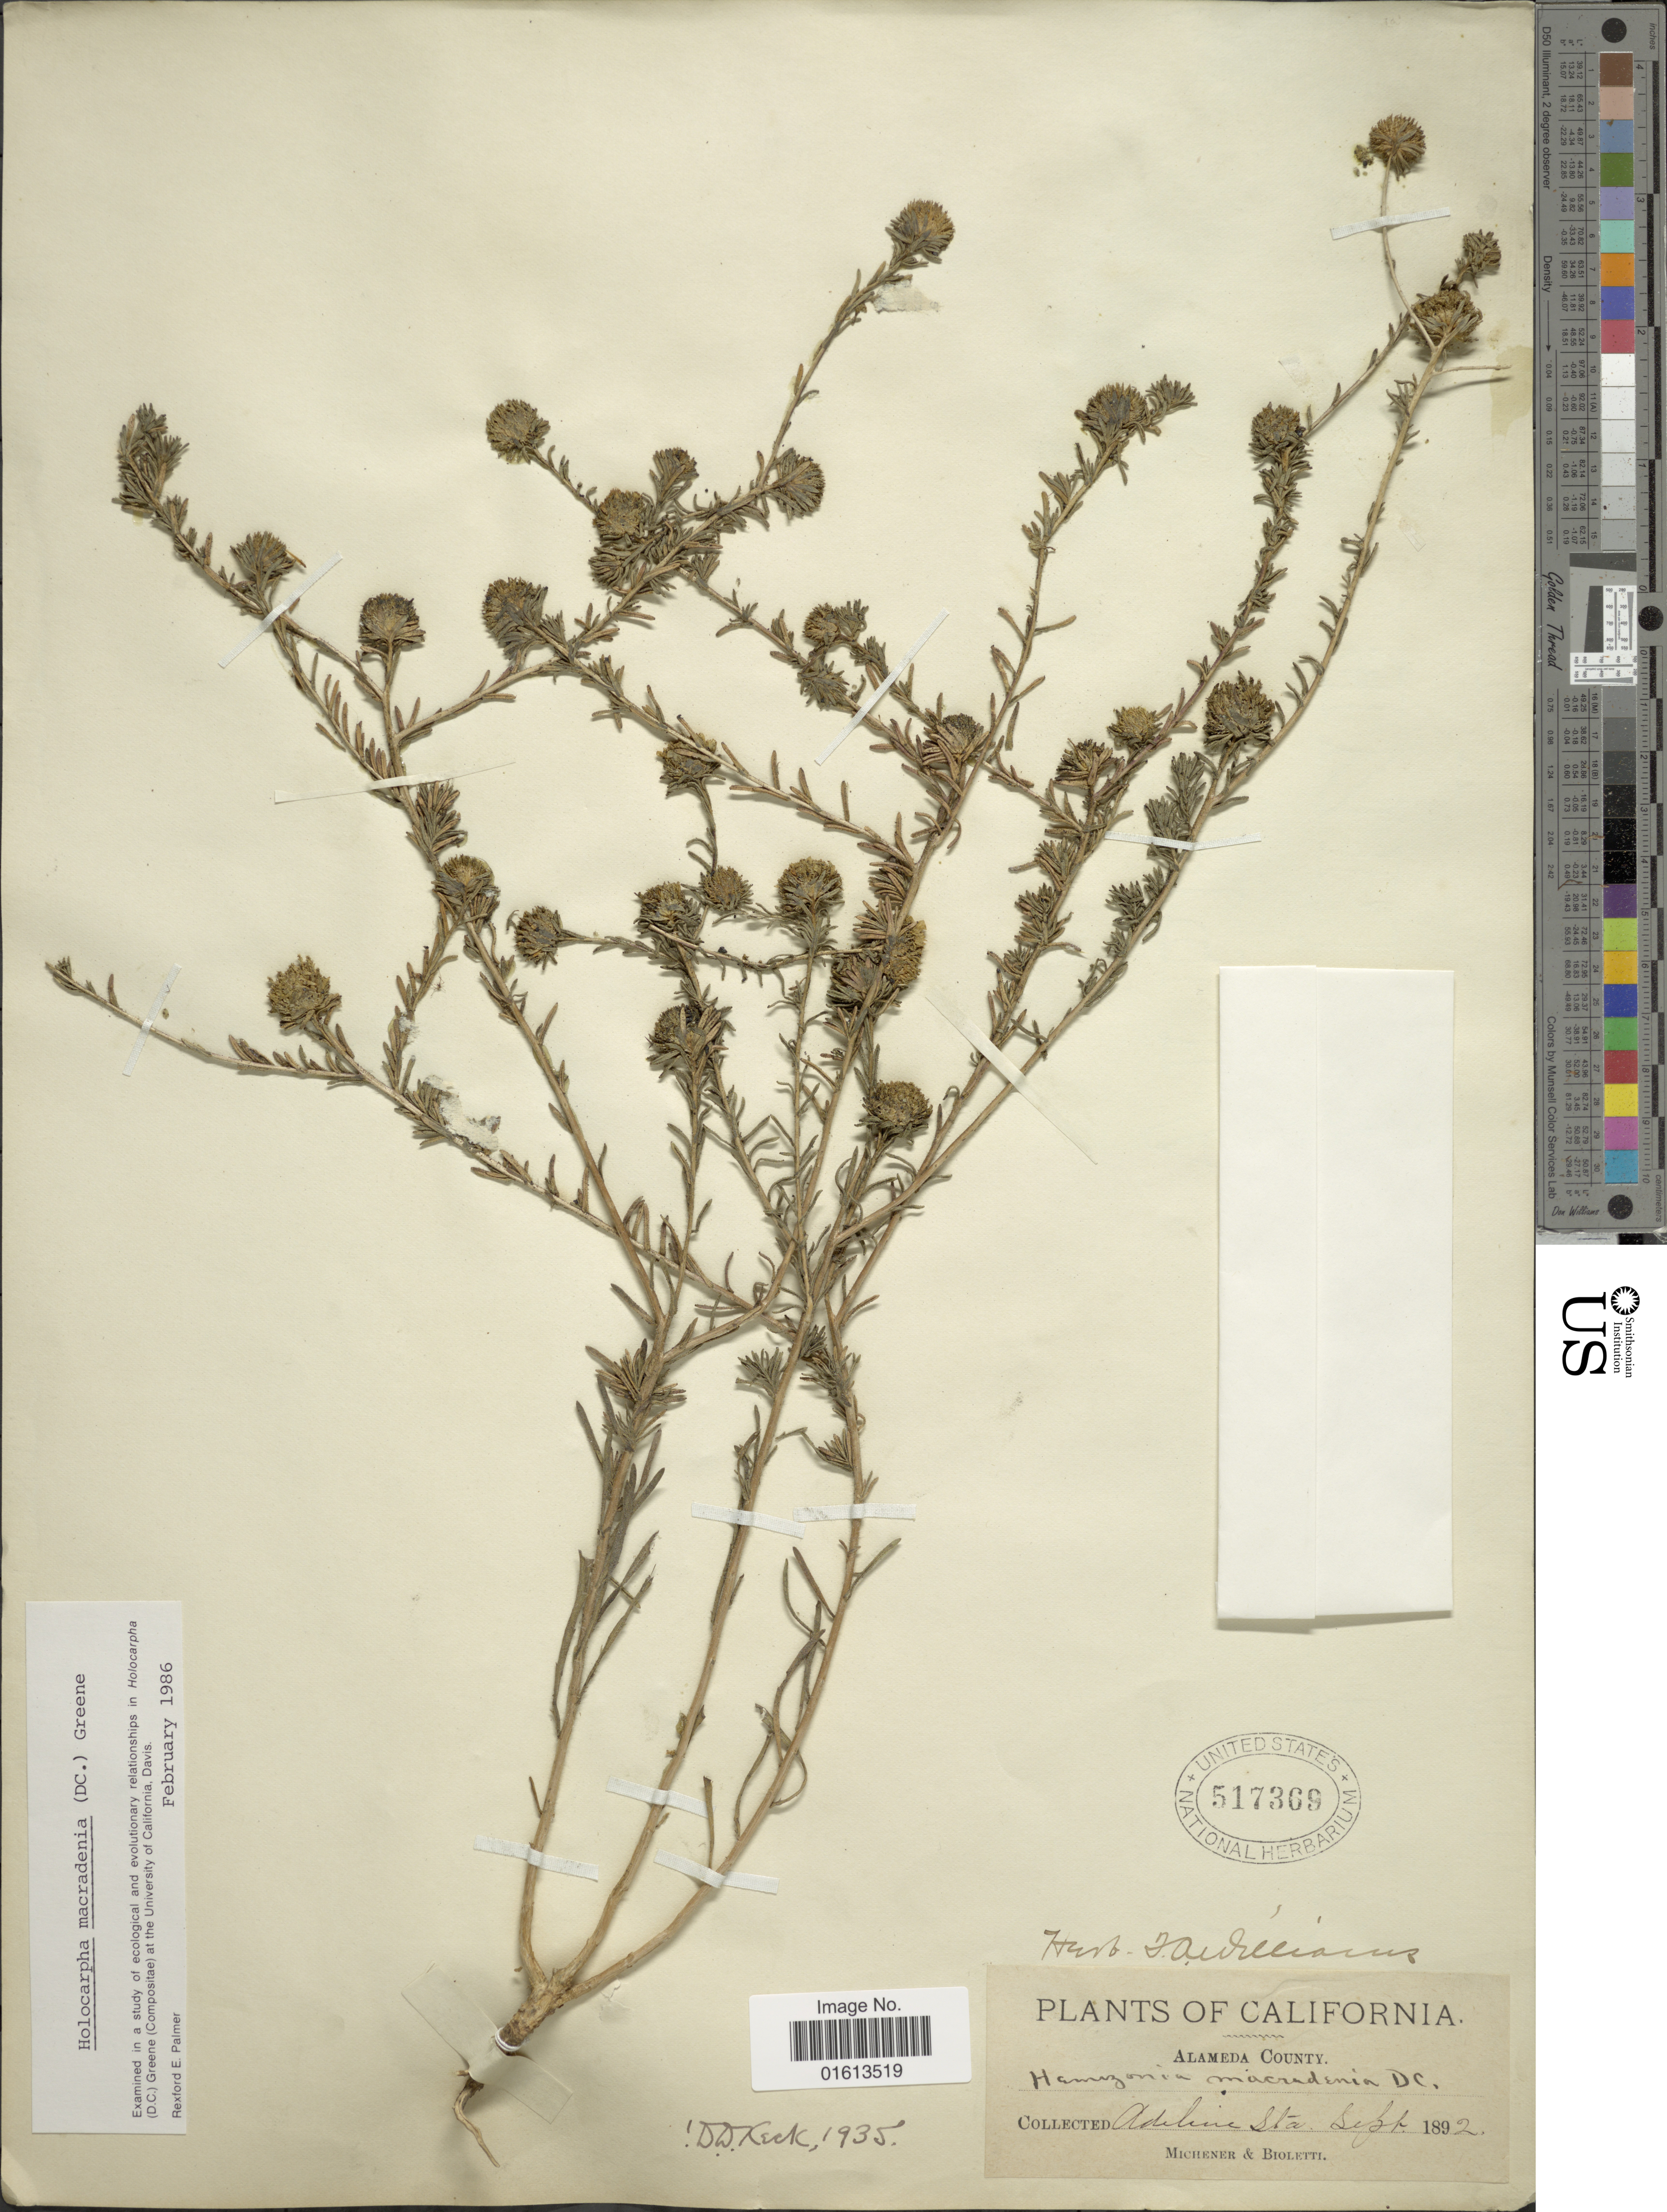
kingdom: Plantae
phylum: Tracheophyta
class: Magnoliopsida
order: Asterales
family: Asteraceae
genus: Holocarpha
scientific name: Holocarpha macradenia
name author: (DC.) Greene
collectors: -. Michener & -- Bioletti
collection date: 1892-09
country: United States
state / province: California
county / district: Alameda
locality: Alameda County, Adeline Sta.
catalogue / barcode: US 517369